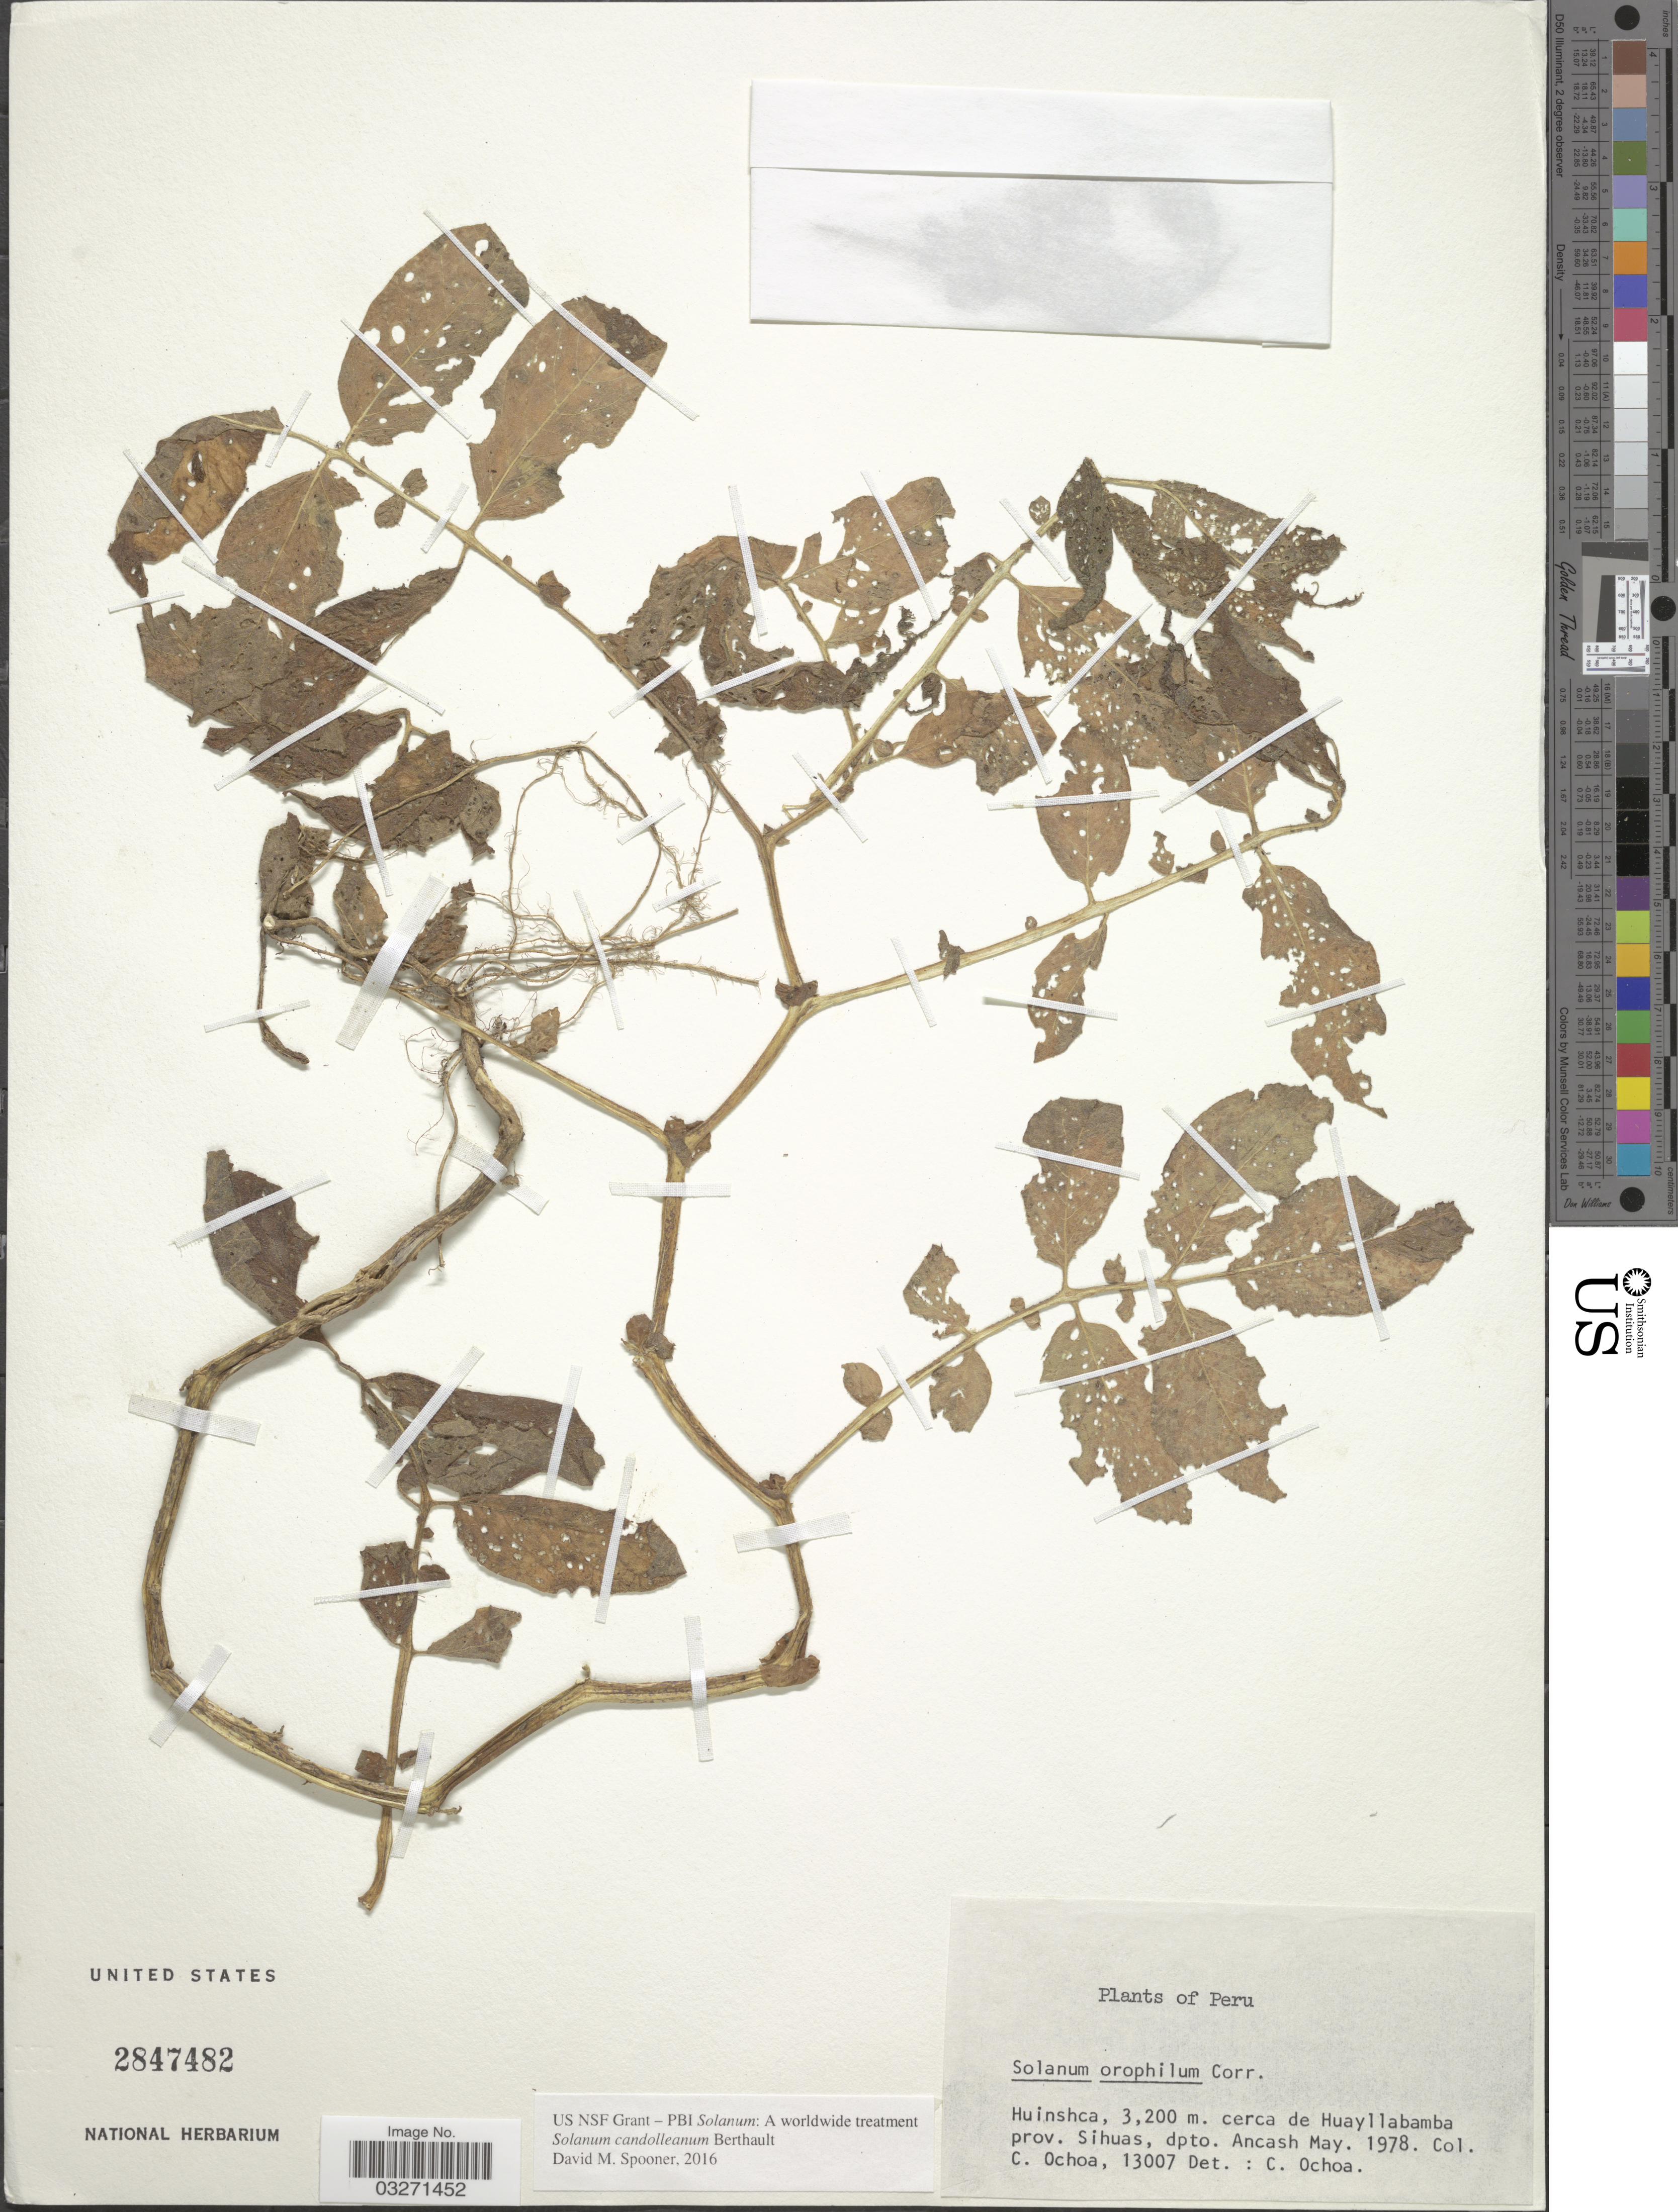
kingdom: Plantae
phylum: Tracheophyta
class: Magnoliopsida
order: Solanales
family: Solanaceae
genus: Solanum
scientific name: Solanum candolleanum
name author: Berthault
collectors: C. Ochoa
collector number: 13007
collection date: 1978-05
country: Peru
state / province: Ancash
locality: Huinshca, cerca de Huayllabamba prov. Sihuas, dpto. Ancash.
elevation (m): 3200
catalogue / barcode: US 2847482